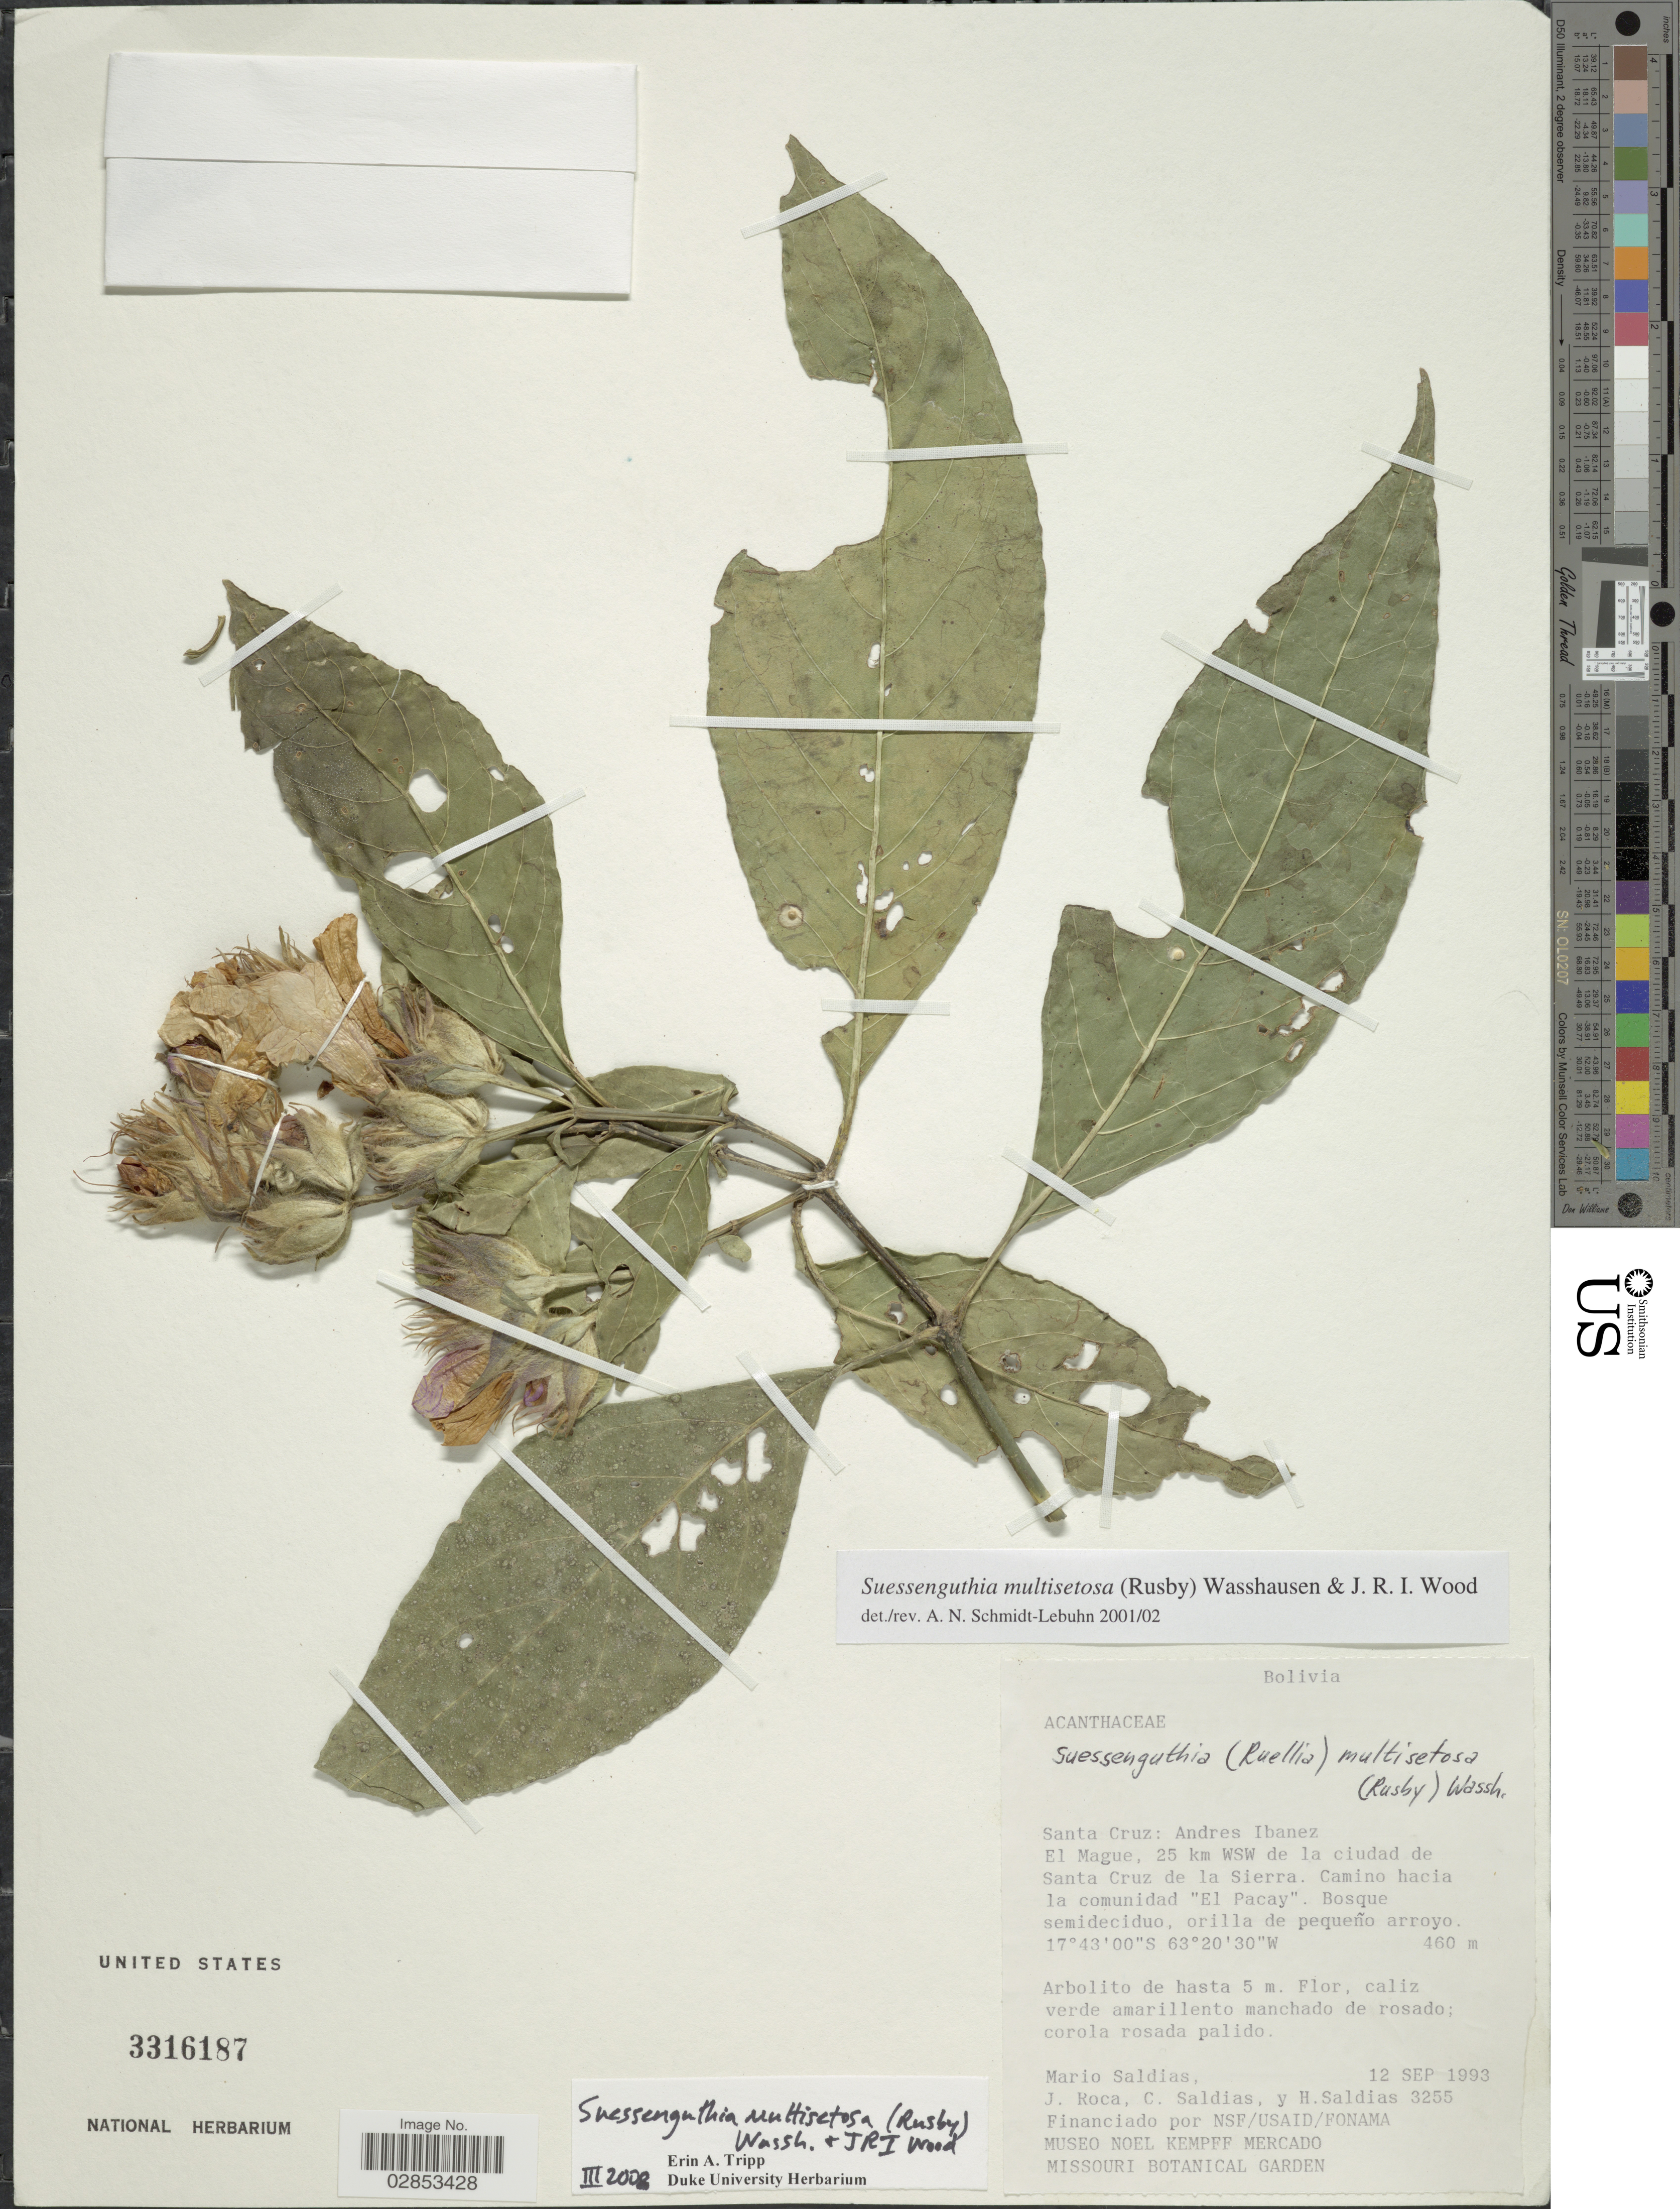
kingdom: Plantae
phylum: Tracheophyta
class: Magnoliopsida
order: Lamiales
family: Acanthaceae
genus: Suessenguthia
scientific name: Suessenguthia multisetosa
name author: (Rusby) Wassh. & J.R.I. Wood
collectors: M. Saldias, J. Roca, C. Saldias & H. Saldias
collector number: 3255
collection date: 1993-09-12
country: Bolivia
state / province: Santa Cruz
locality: Andres Ibanez. El Mague, 25 km WSW de la ciudad de Santa Cruz de la Sierra. Camino hacia la comunidad "El Pacay".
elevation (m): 460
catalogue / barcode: US 3316187